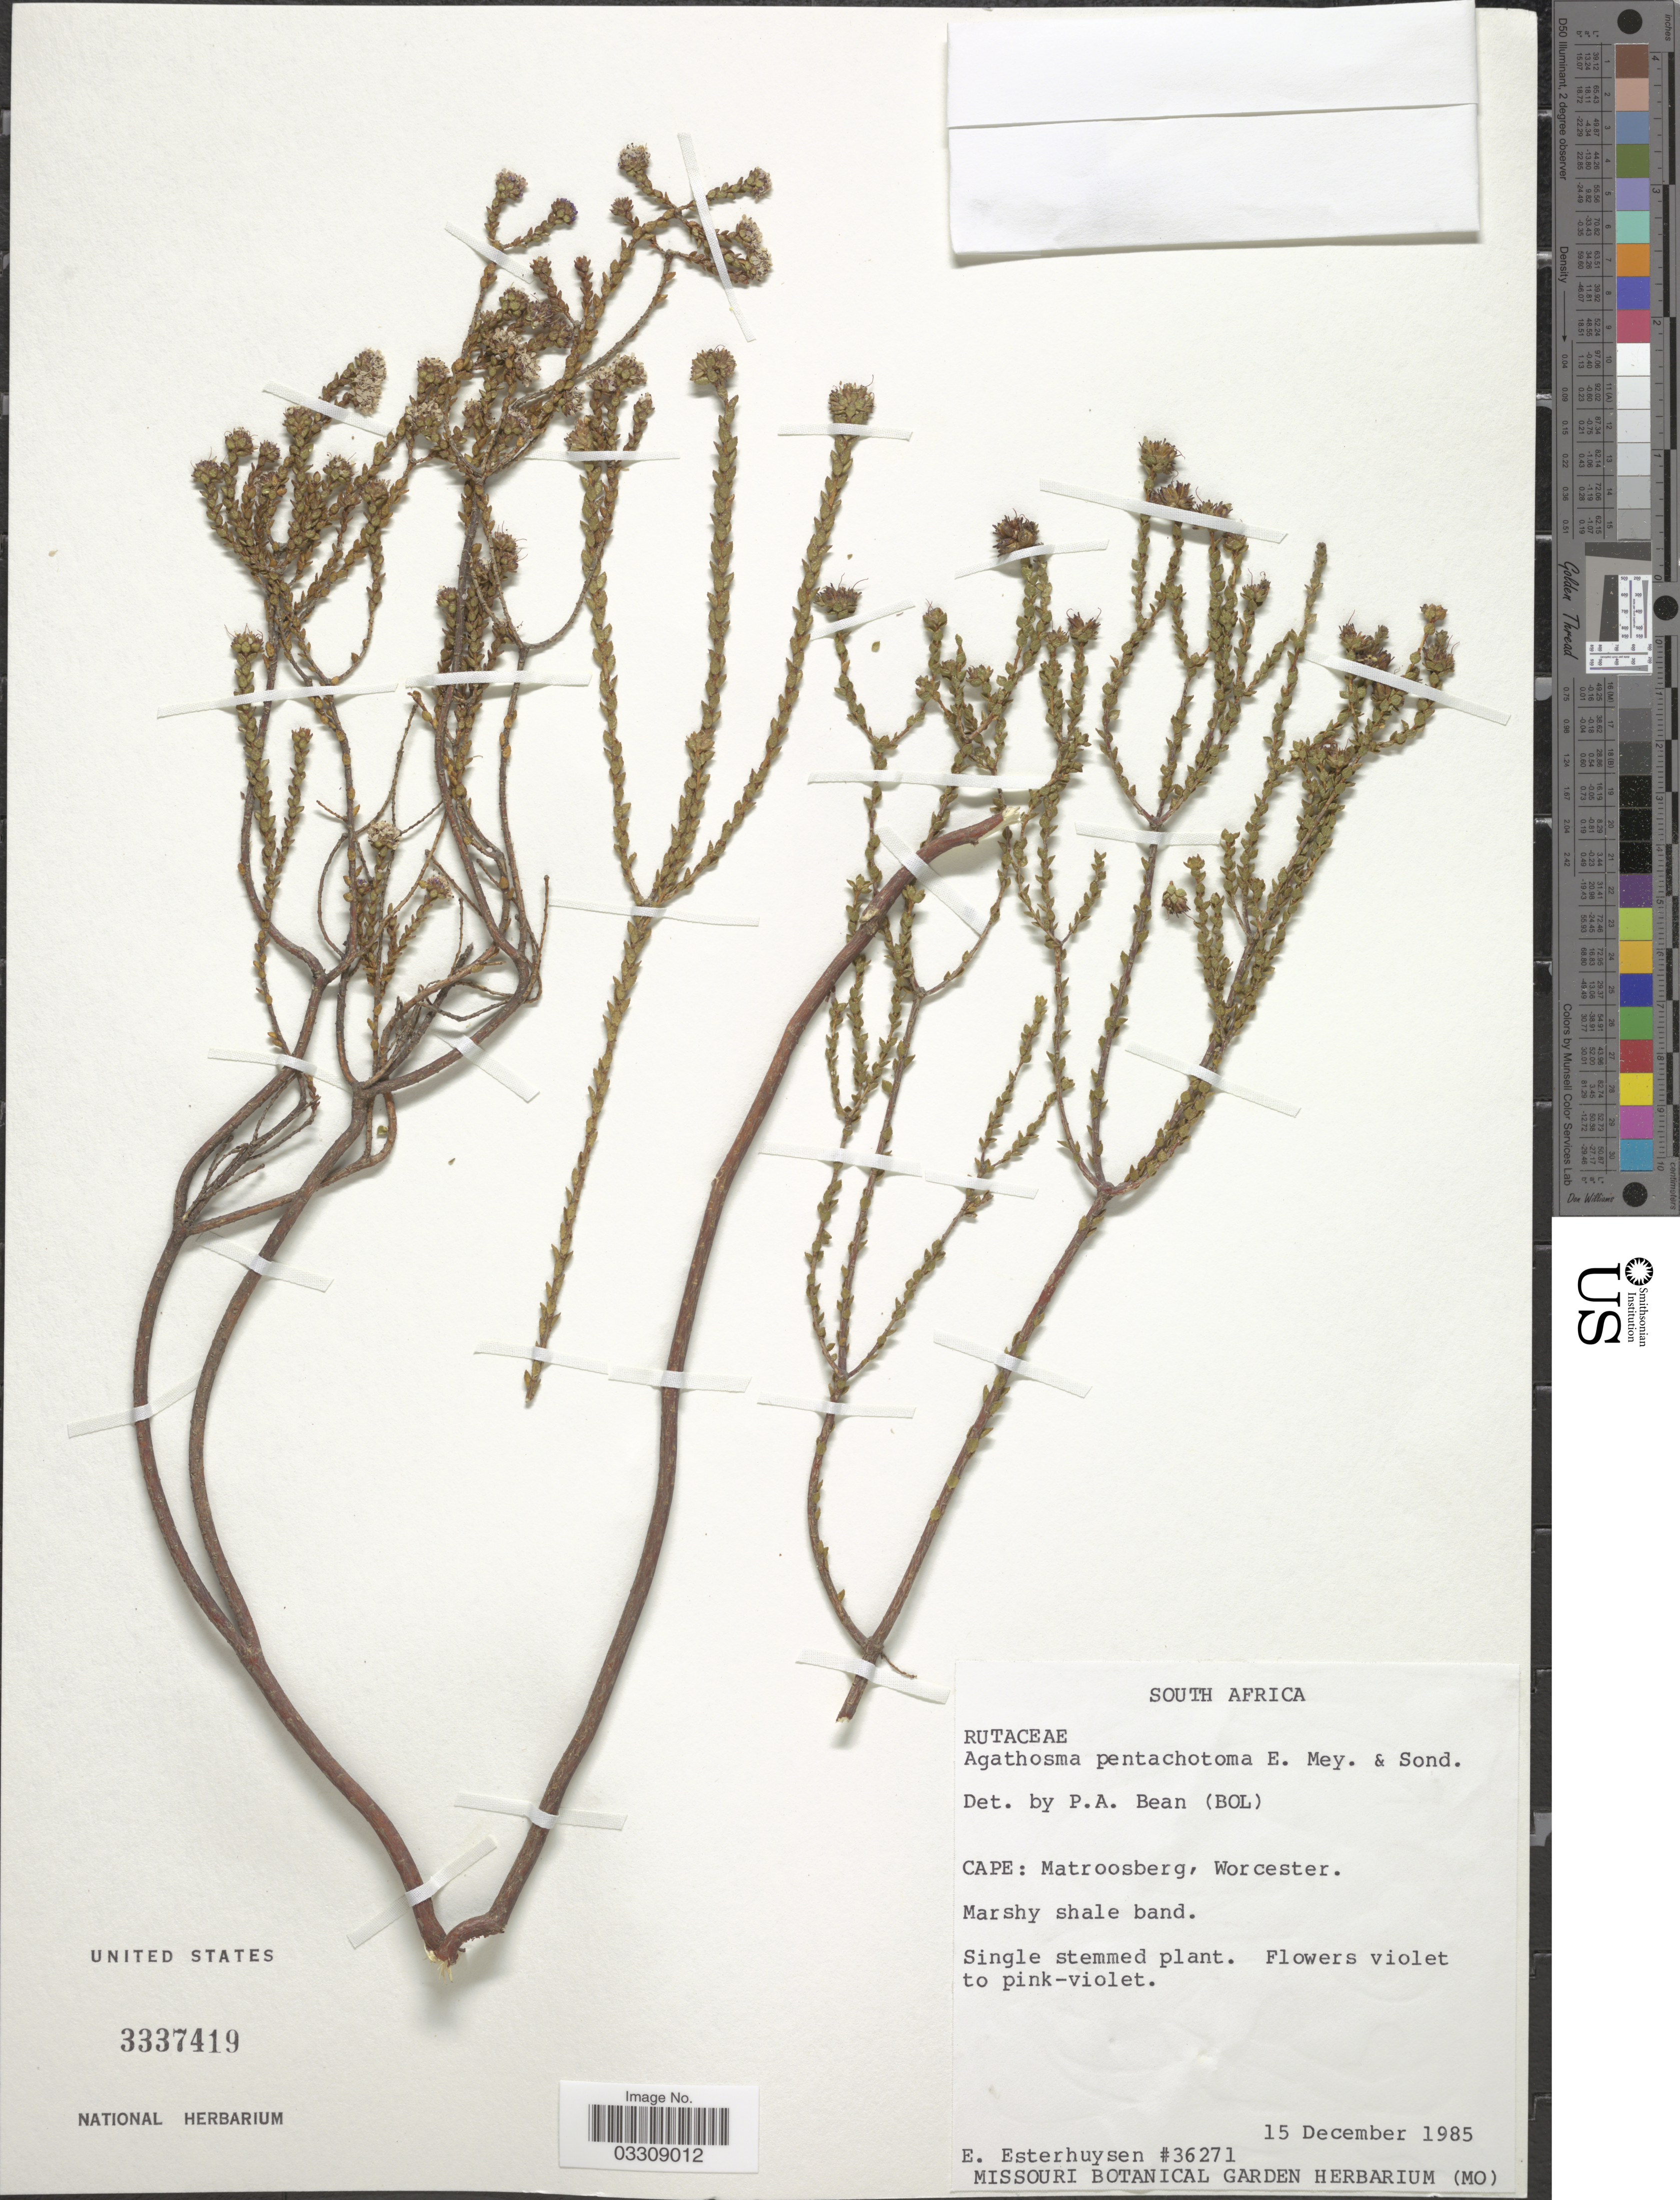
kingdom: Plantae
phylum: Tracheophyta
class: Magnoliopsida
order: Sapindales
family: Rutaceae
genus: Agathosma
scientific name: Agathosma pentachotoma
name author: E. Mey. ex Sond.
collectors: E. E. Esterhuysen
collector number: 36271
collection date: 1985-12-15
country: South Africa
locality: Cape: Matroosberg. Worcester.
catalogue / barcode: US 3337419